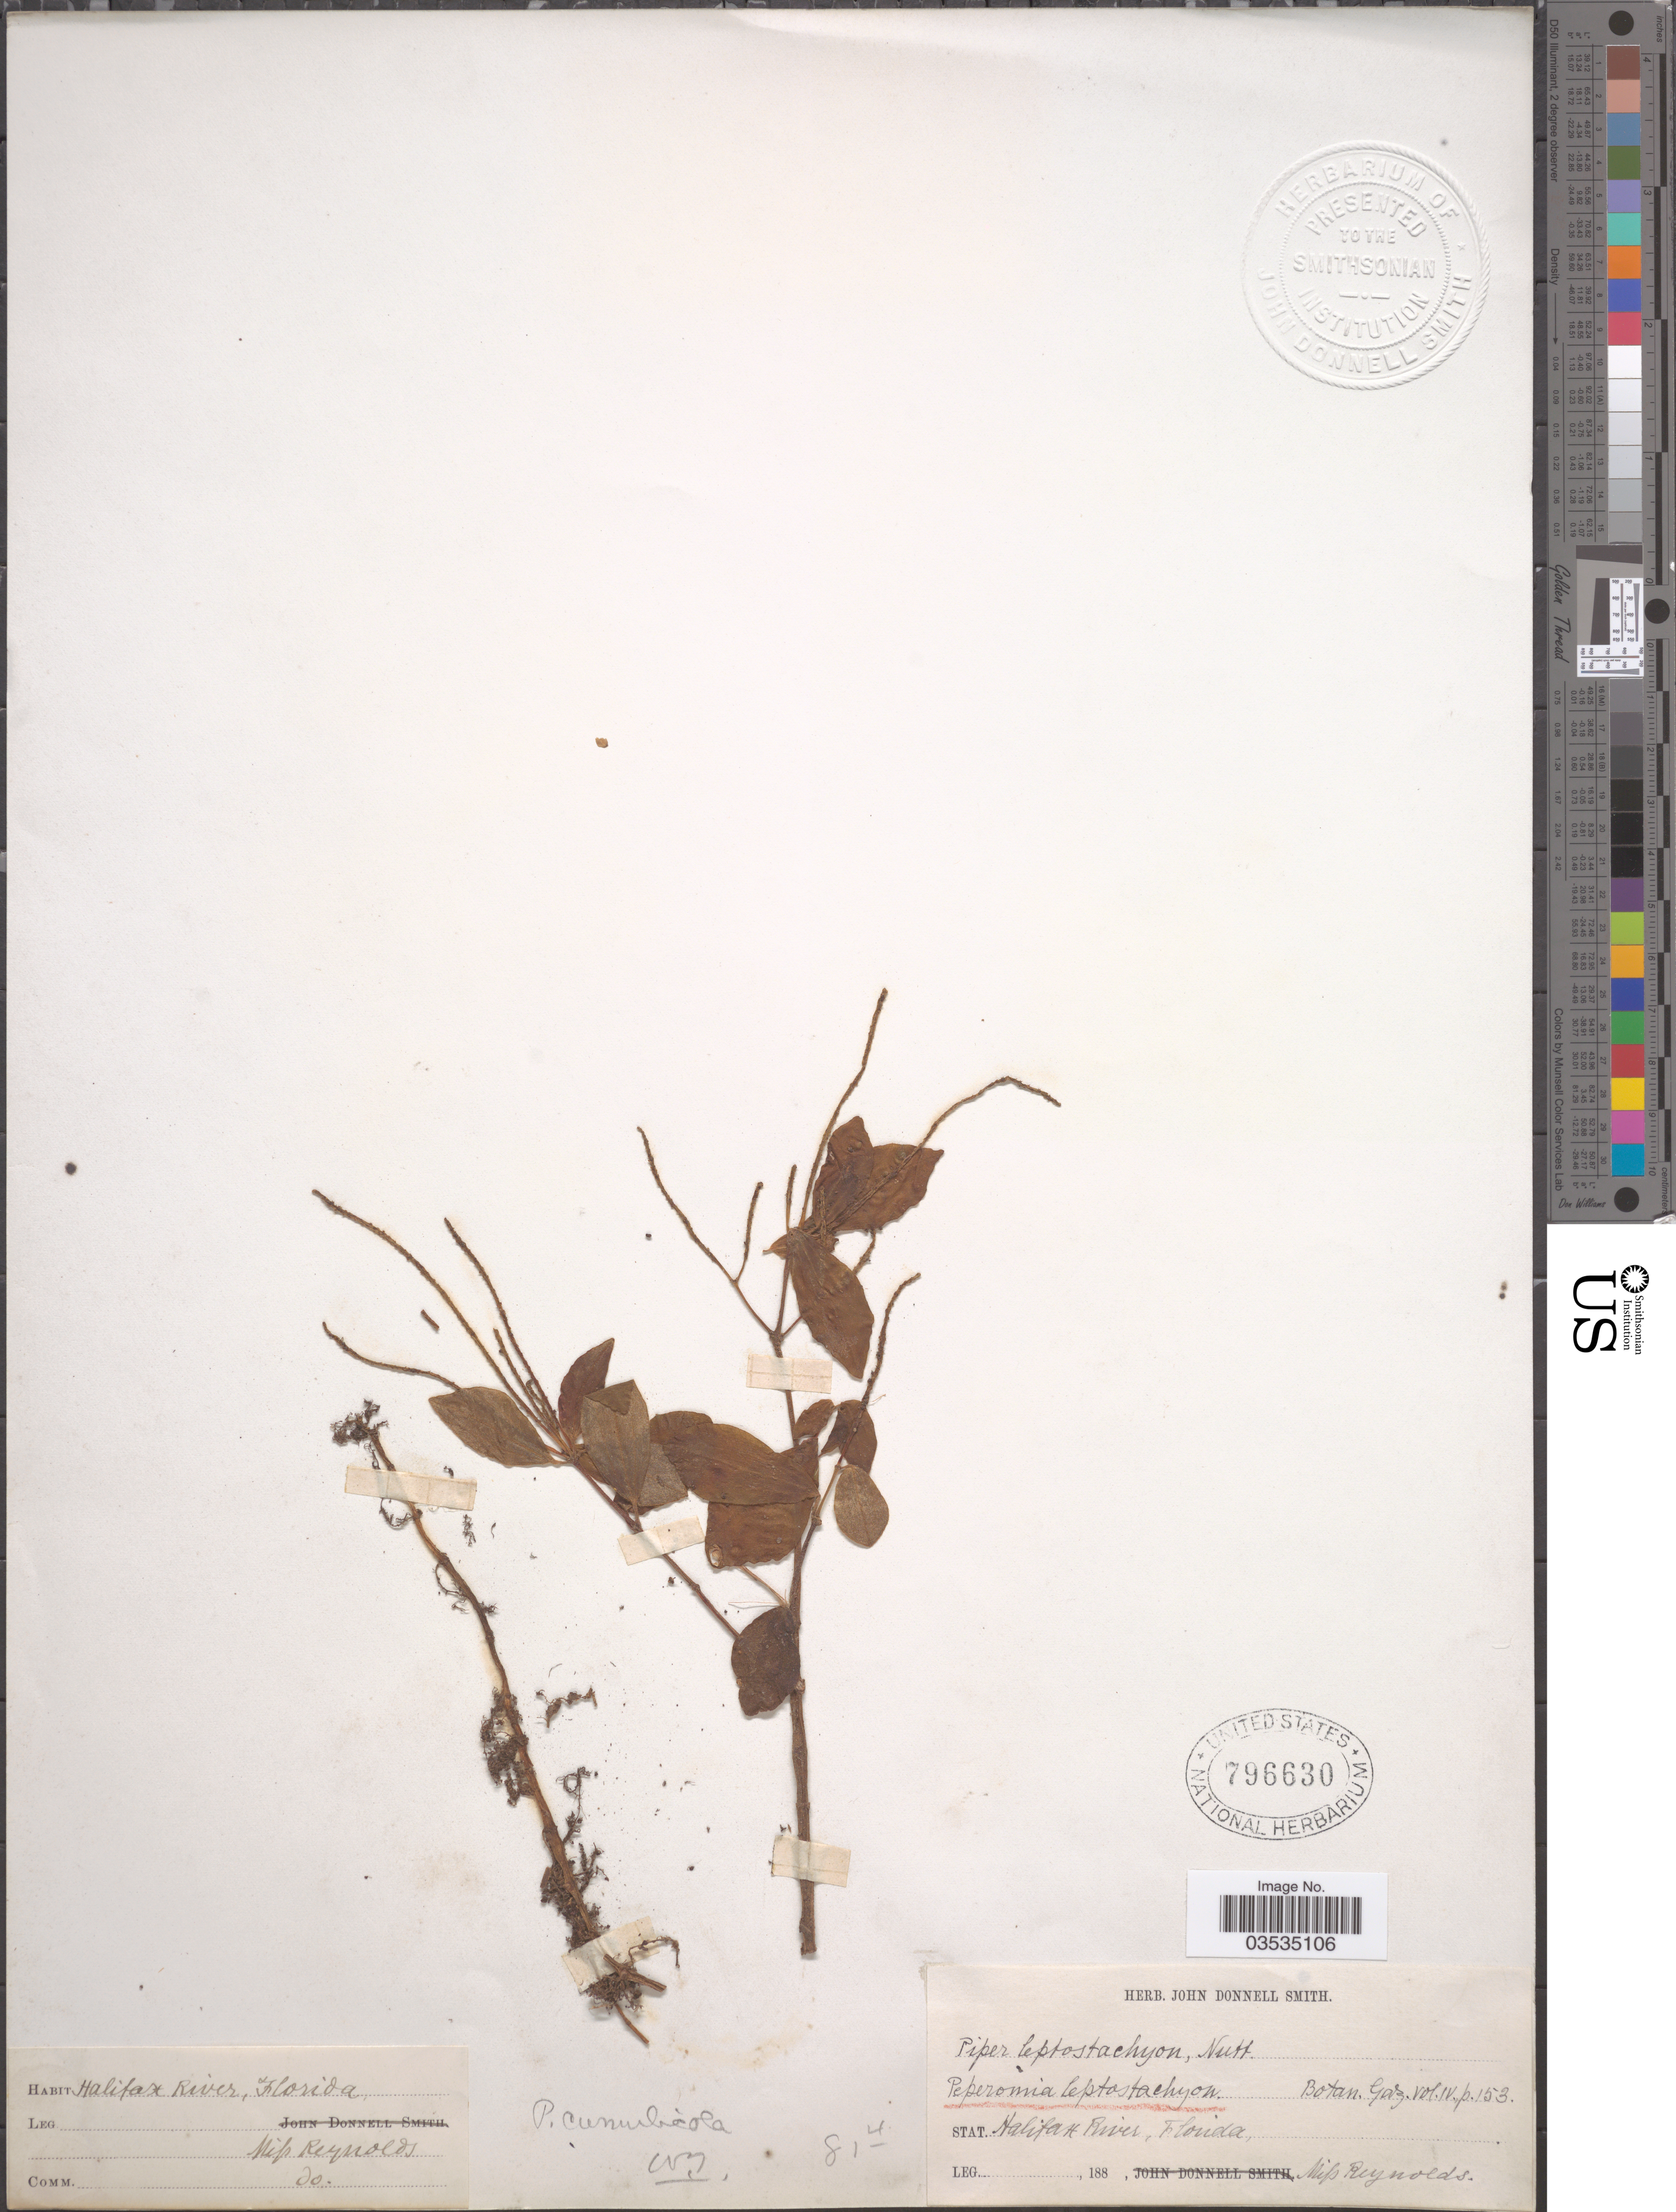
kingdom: Plantae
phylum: Tracheophyta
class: Magnoliopsida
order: Piperales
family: Piperaceae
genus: Peperomia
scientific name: Peperomia humilis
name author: (Vahl) A. Dietr.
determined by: Jiménez, José Estaban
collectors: H. Reynolds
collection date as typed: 188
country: United States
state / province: Florida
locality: Halifax River.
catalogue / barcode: US 796630